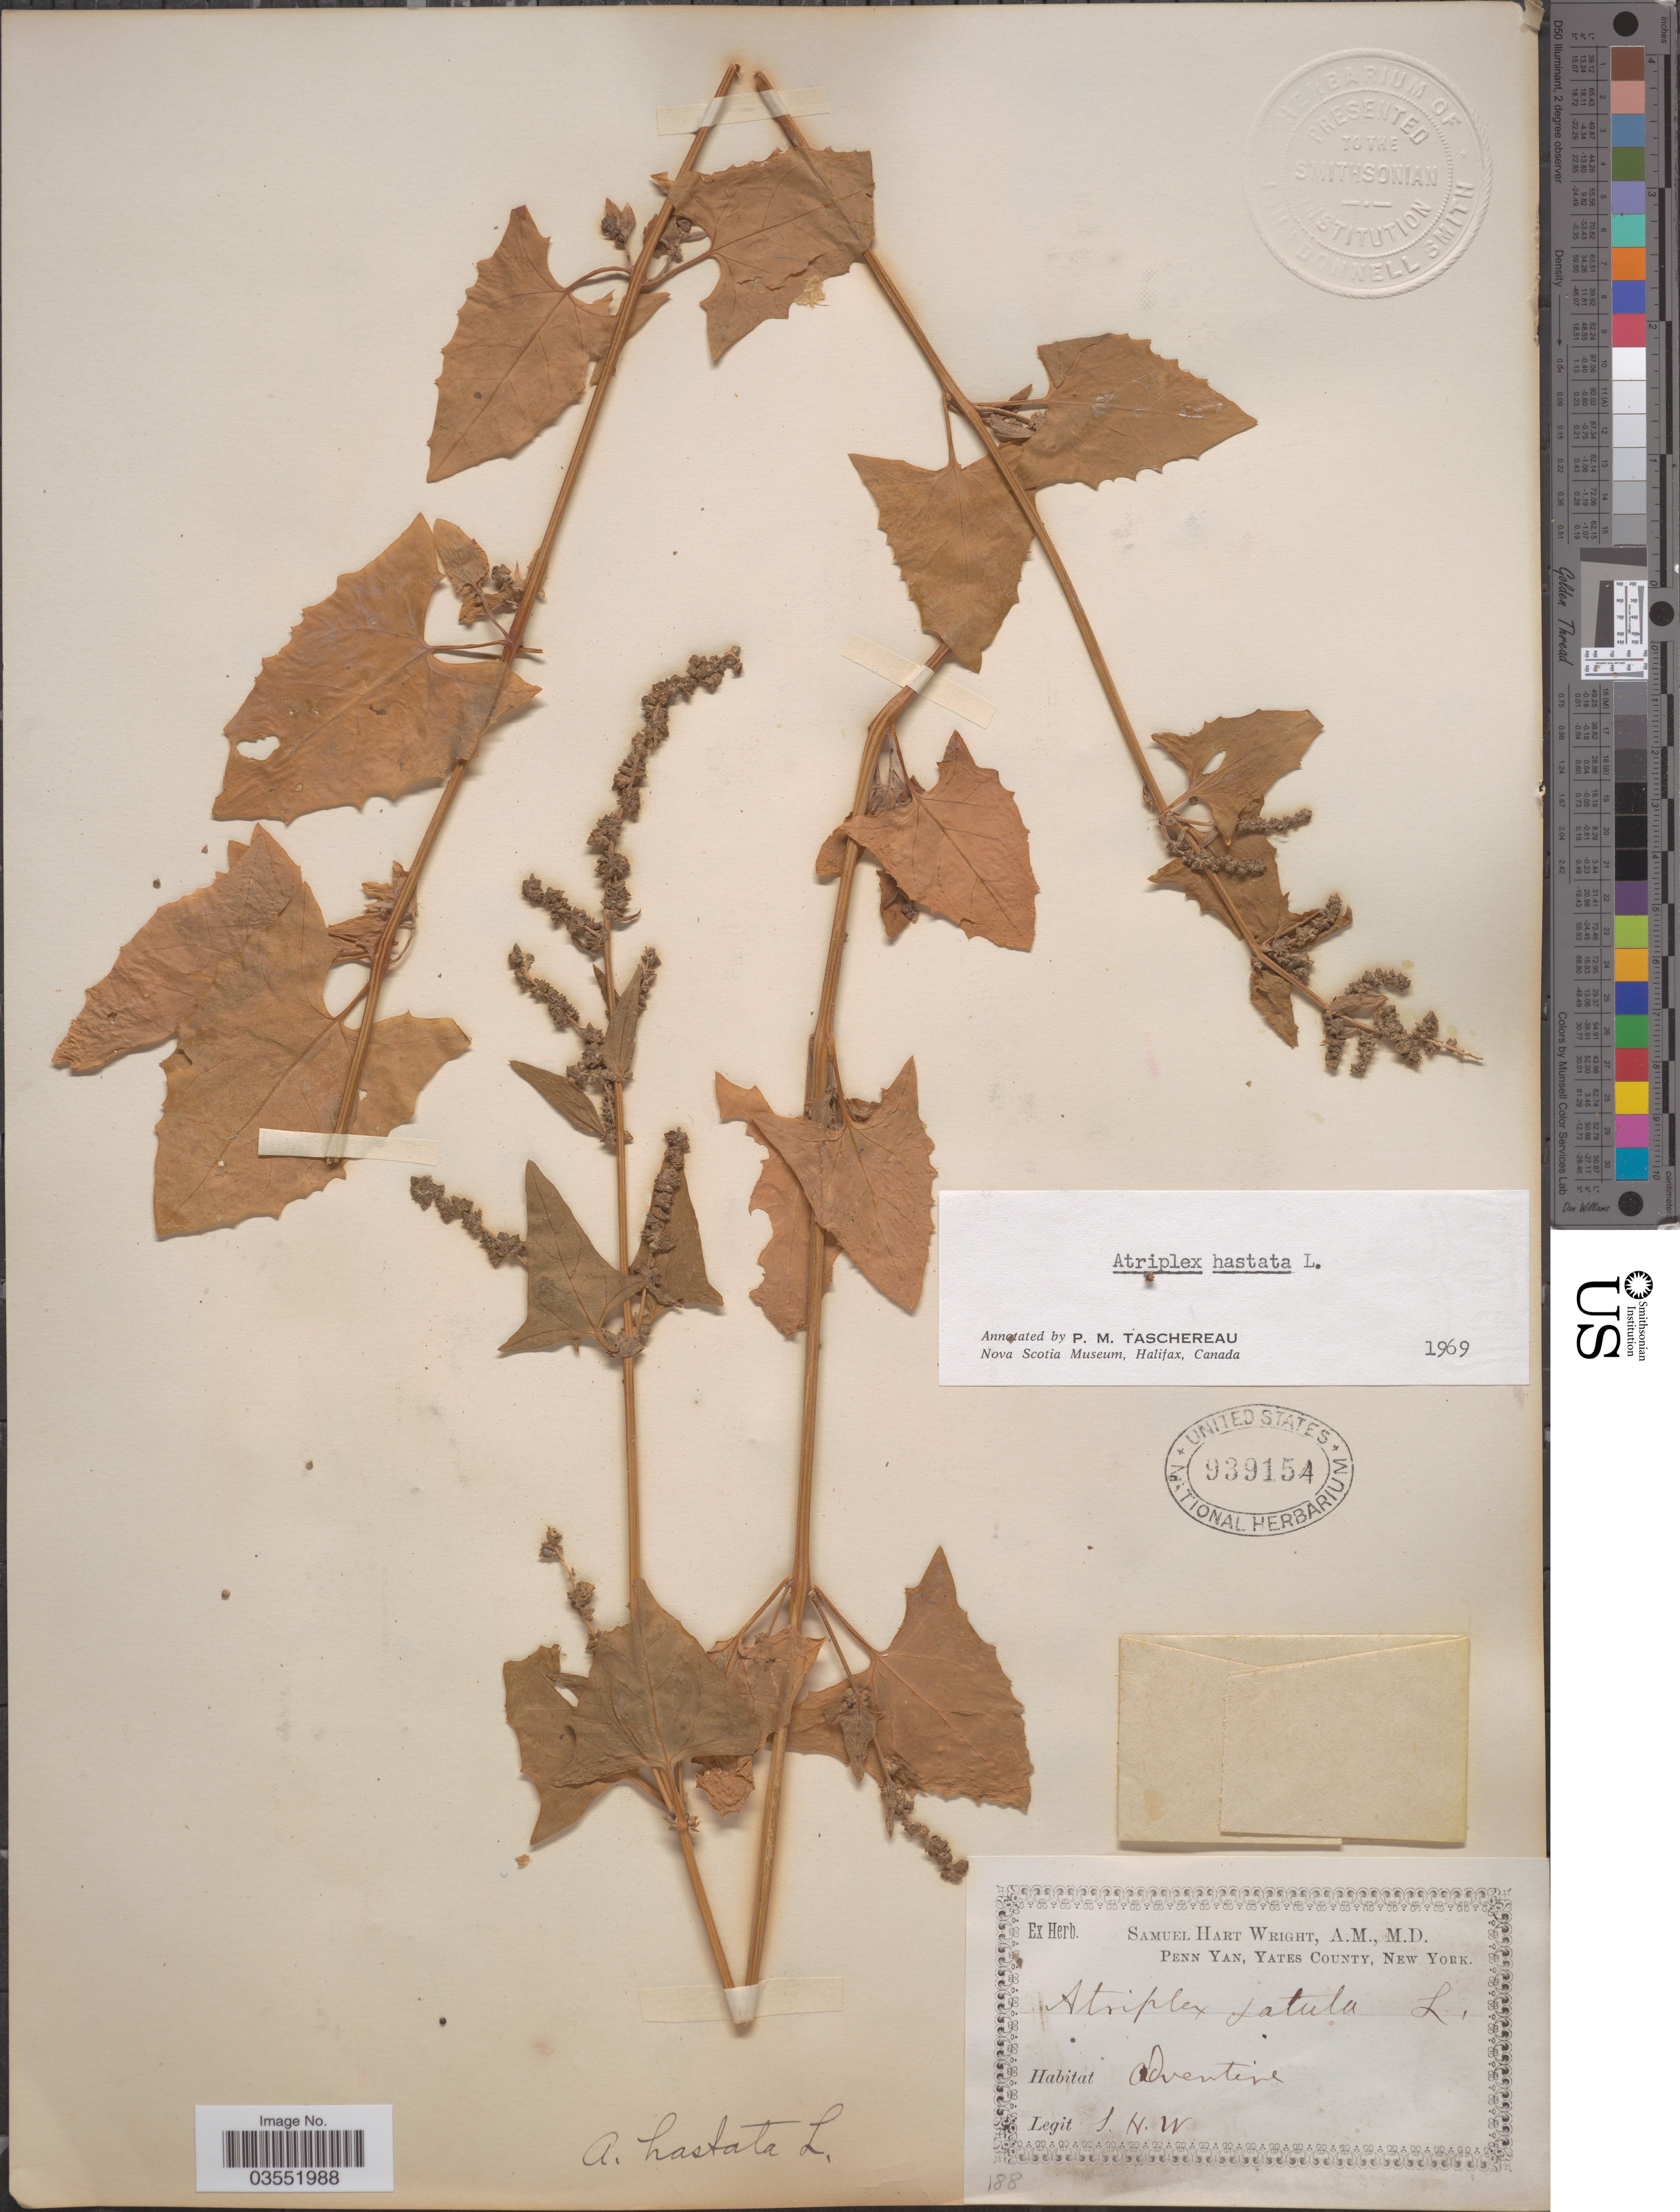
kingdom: Plantae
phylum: Tracheophyta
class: Magnoliopsida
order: Caryophyllales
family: Amaranthaceae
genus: Atriplex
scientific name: Atriplex hastata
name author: L.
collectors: S. H. Wright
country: United States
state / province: New York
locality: Penn Yan.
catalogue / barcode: US 939154